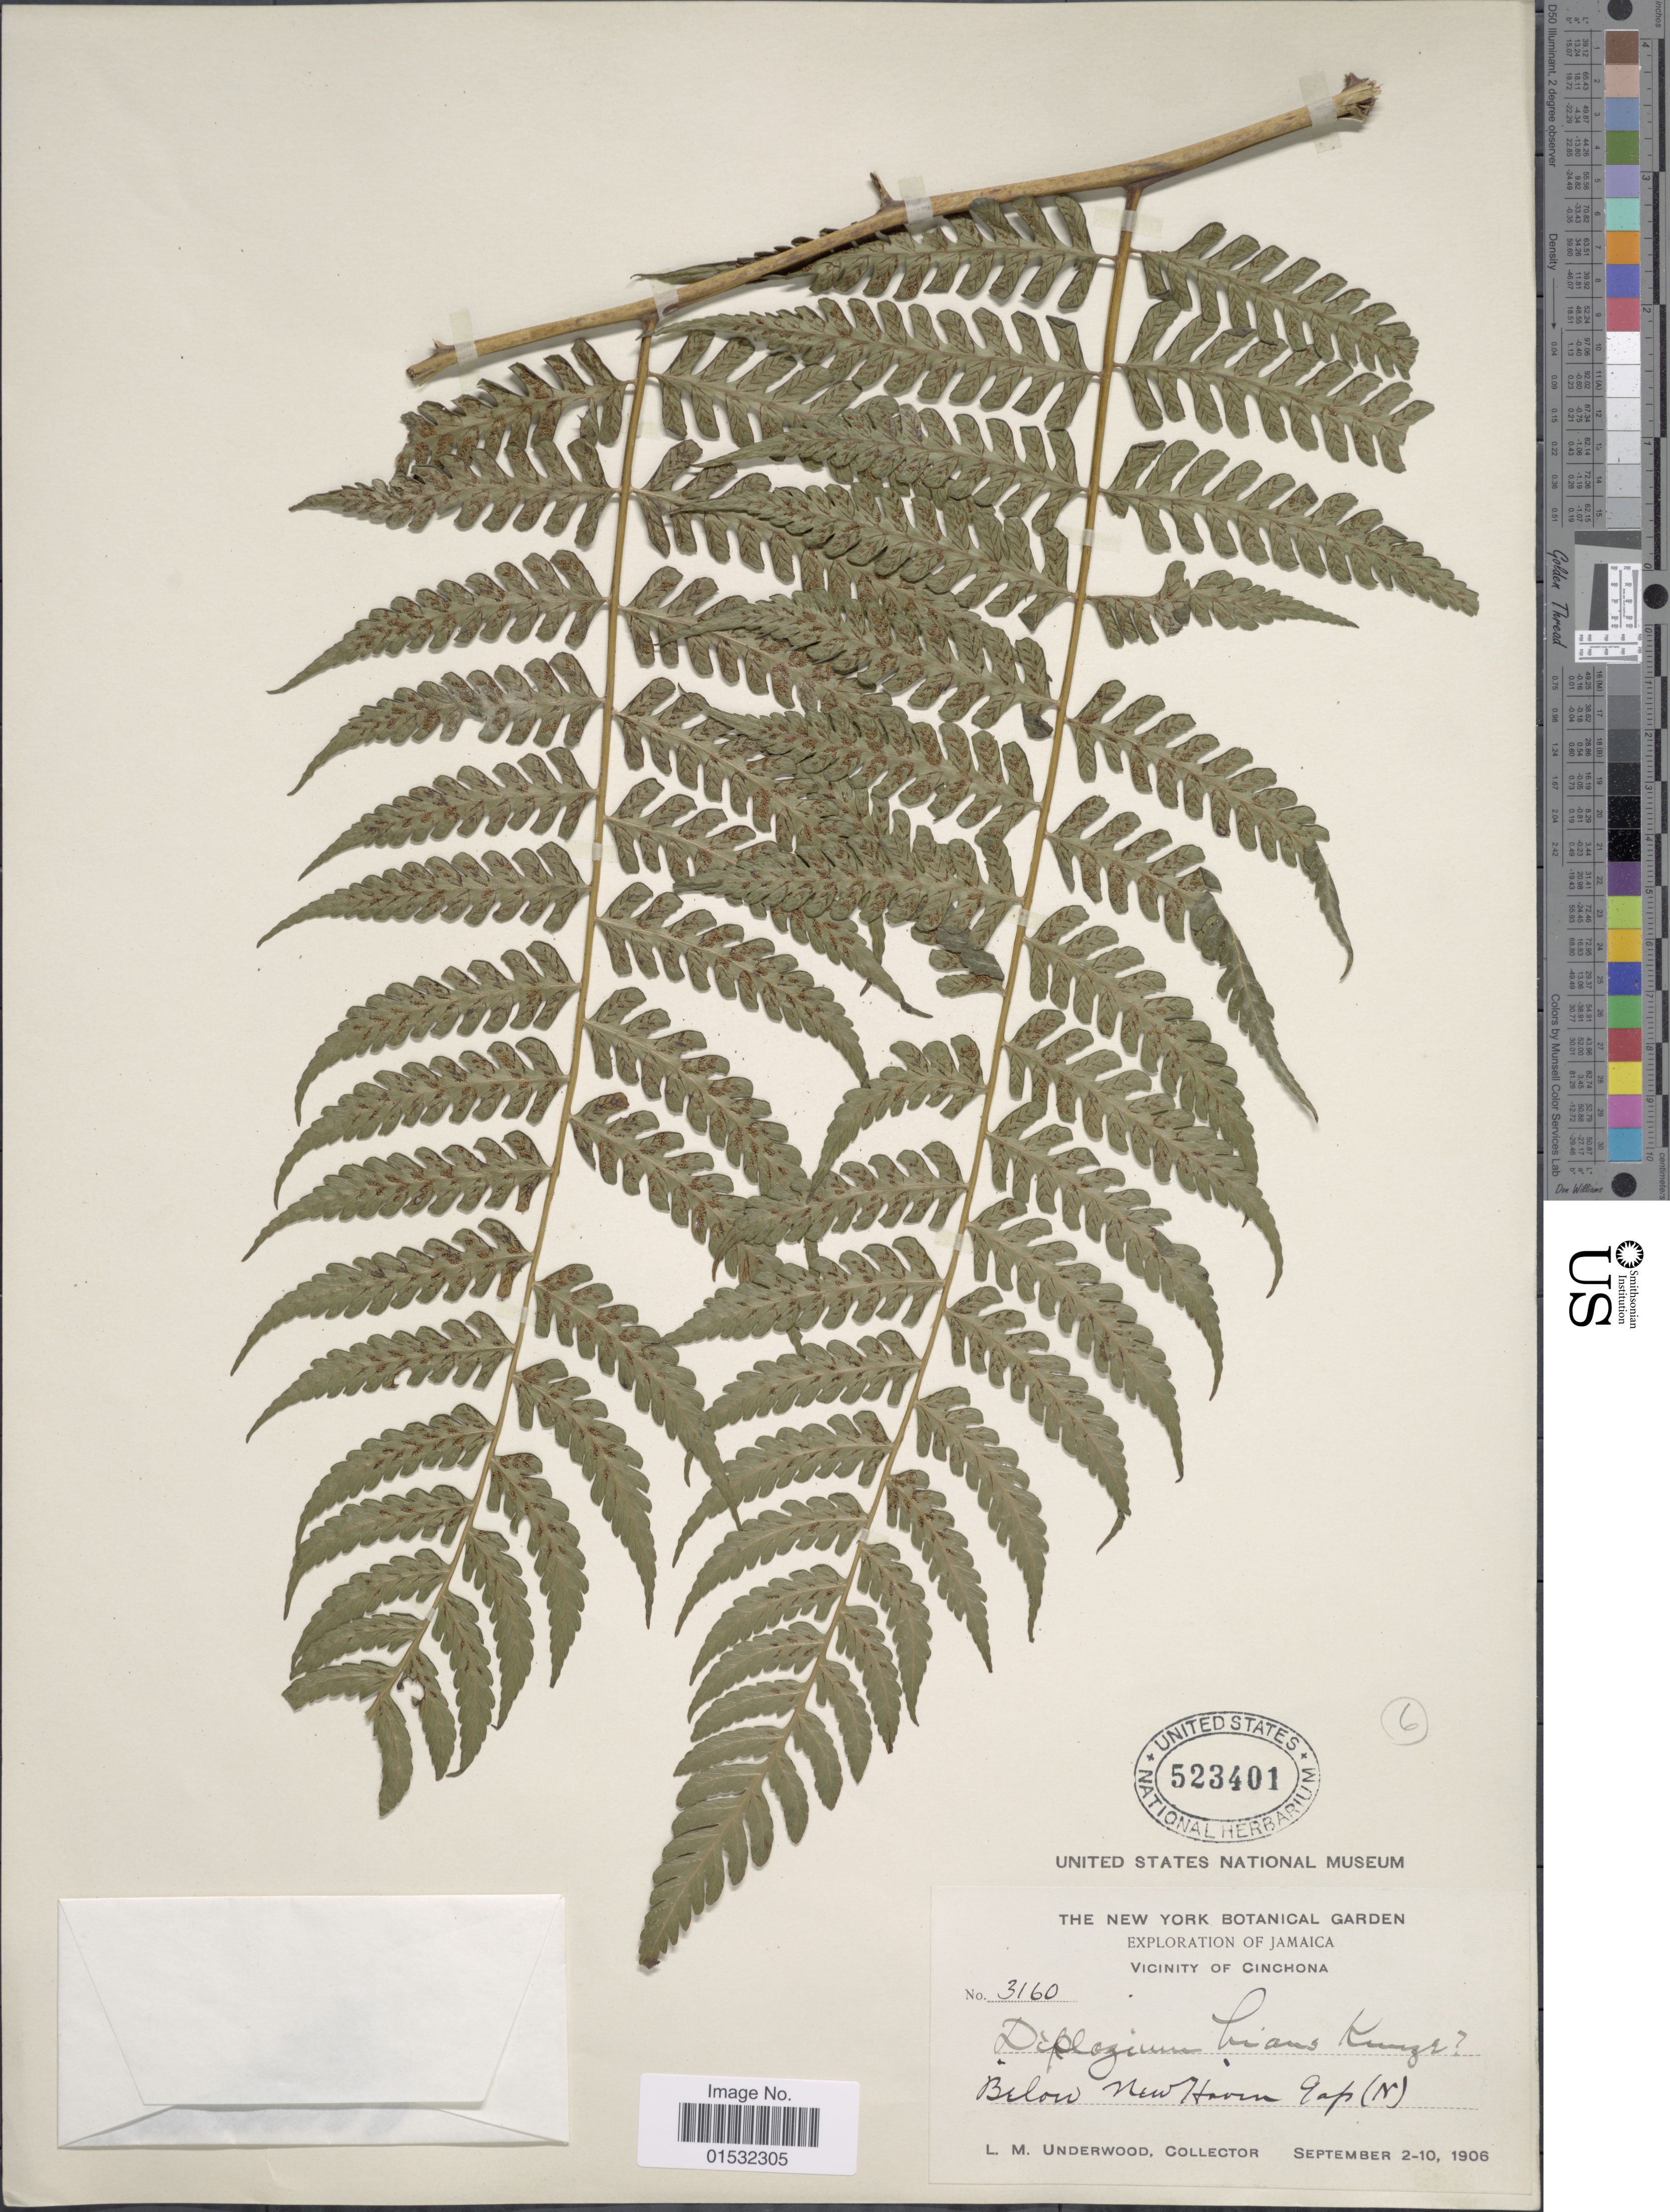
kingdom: Plantae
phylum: Tracheophyta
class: Polypodiopsida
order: Polypodiales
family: Athyriaceae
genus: Diplazium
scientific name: Diplazium hians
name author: Kunze ex Klotzsch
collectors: L. M. Underwood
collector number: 3160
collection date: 1906-09-02/1906-09-10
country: Jamaica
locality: Vicinity of Cinchona. Below New Haven Gap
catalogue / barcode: US 523401